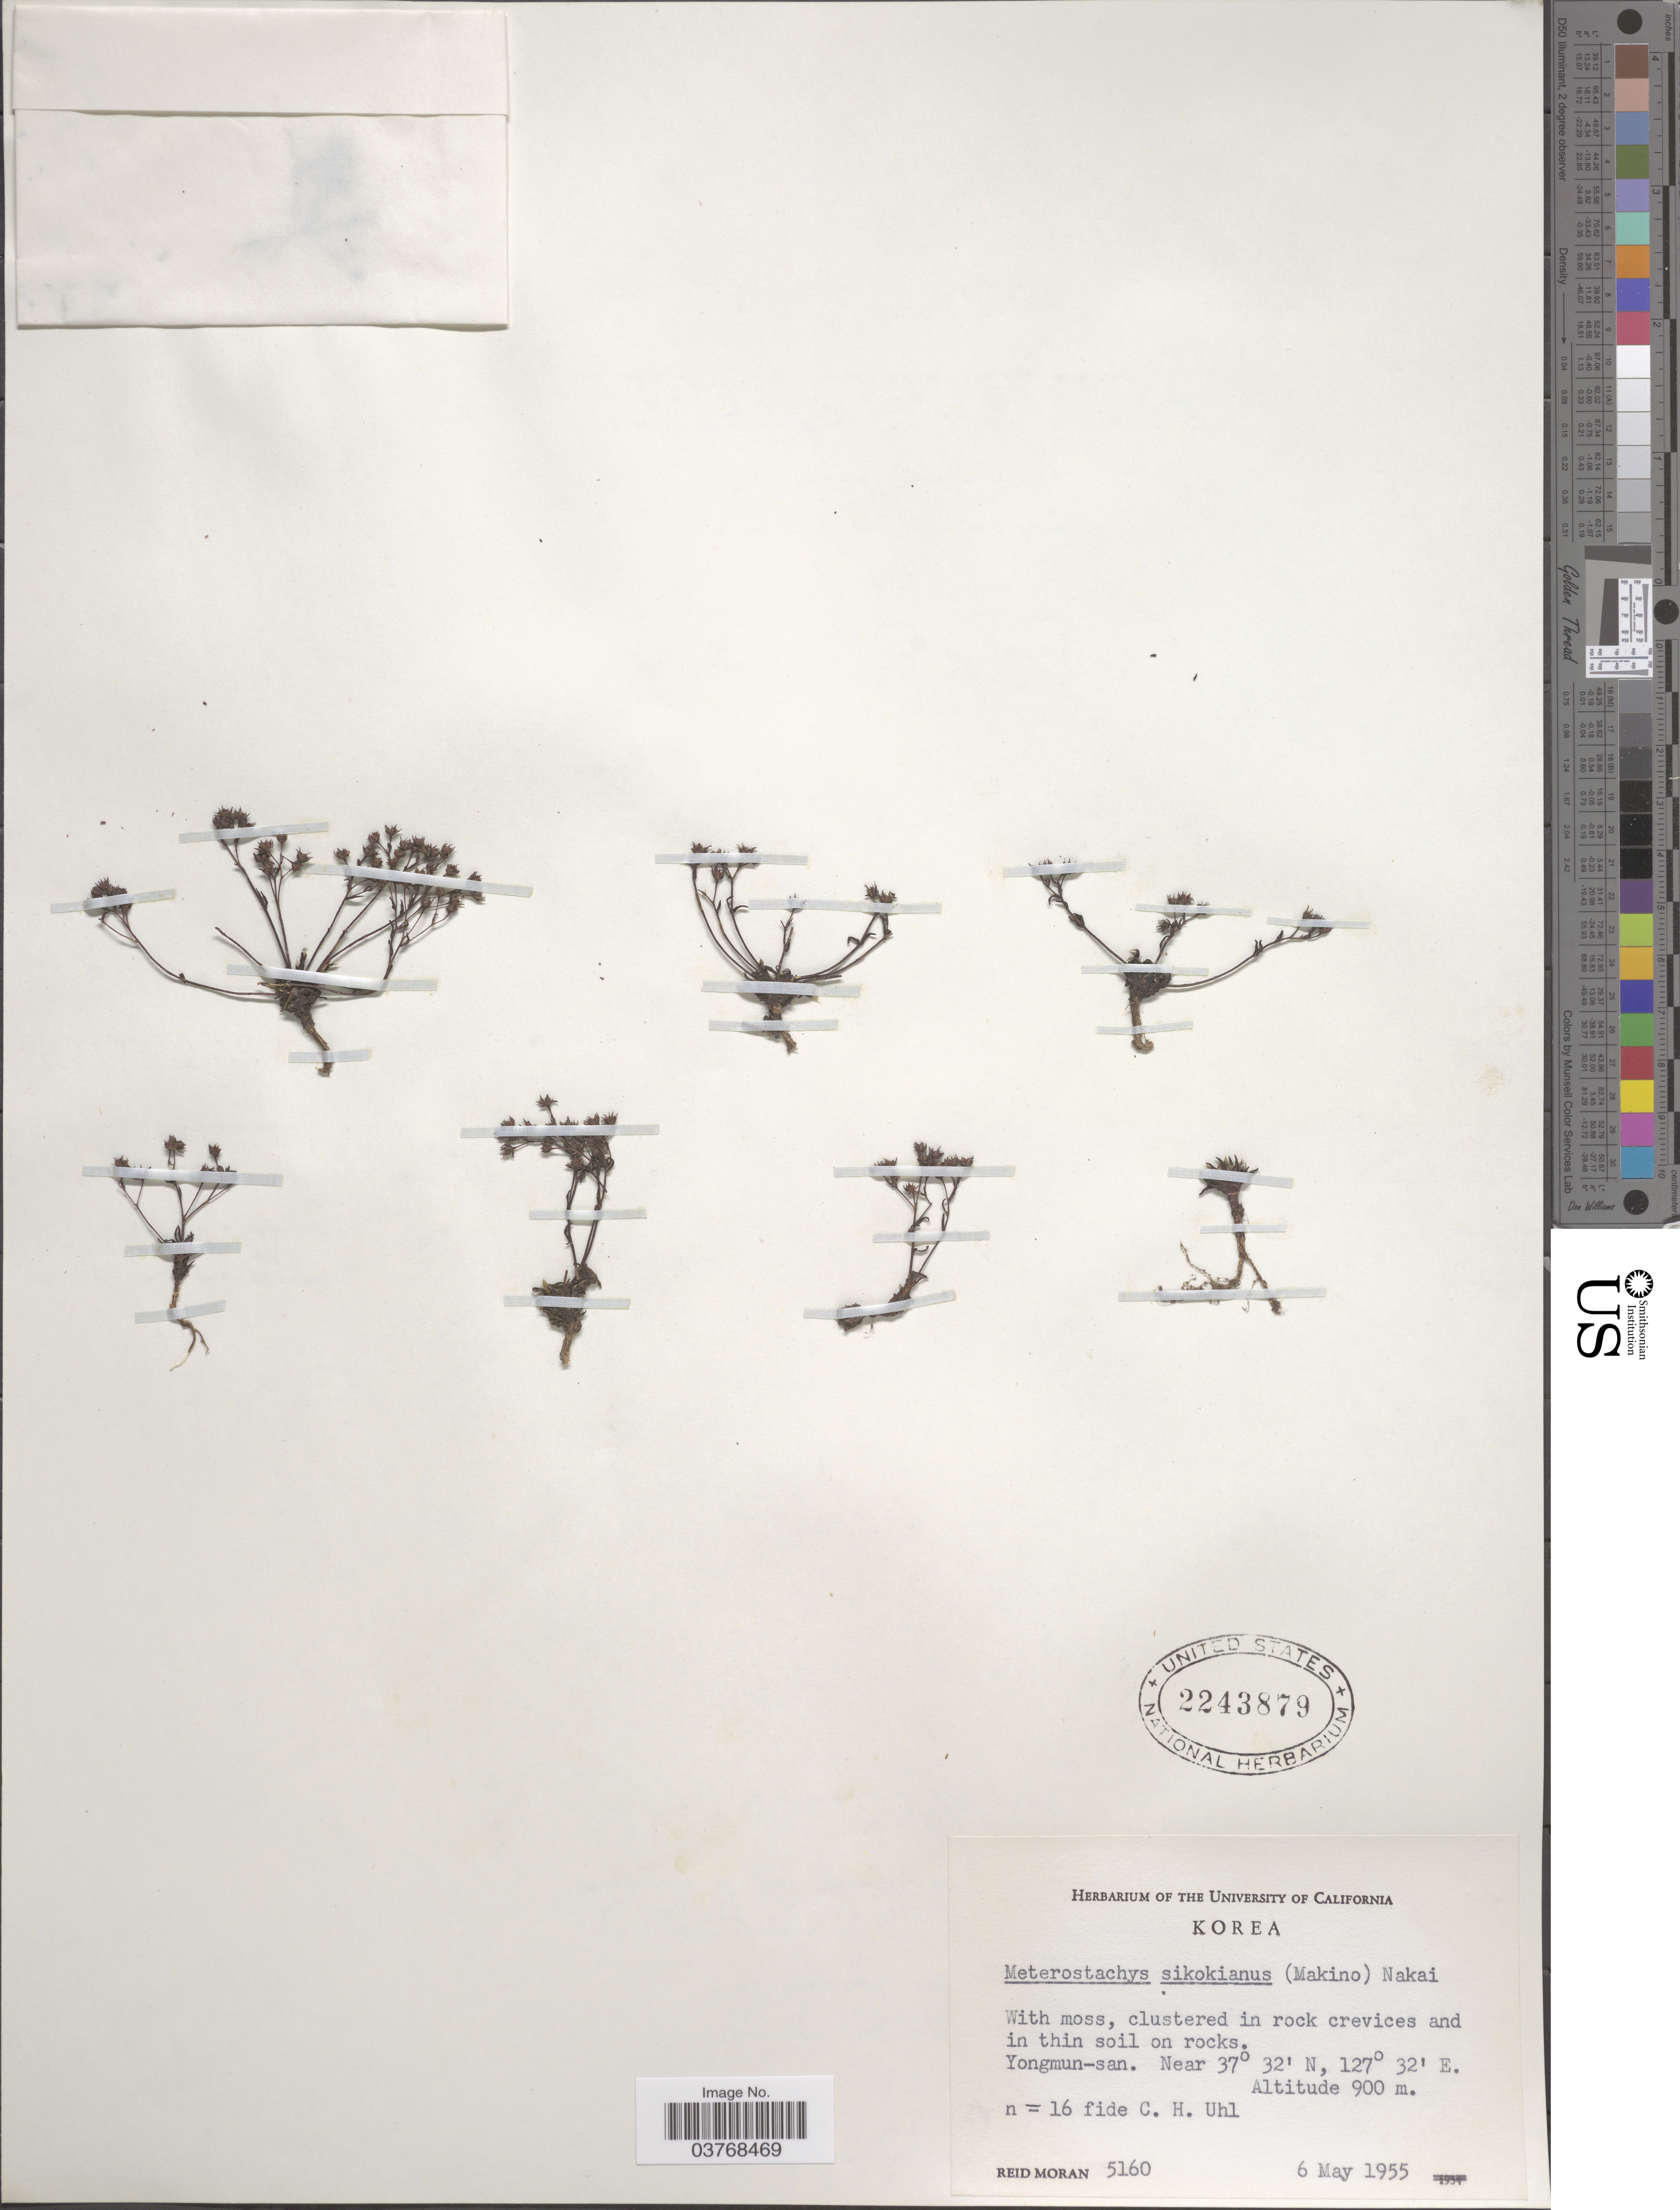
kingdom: Plantae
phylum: Tracheophyta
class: Magnoliopsida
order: Saxifragales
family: Crassulaceae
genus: Meterostachys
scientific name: Meterostachys sikokianus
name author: (Makino) Nakai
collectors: R. Moran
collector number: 5160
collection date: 1955-05-06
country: South Korea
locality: Yongmun-san.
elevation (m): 900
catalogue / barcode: US 2243879